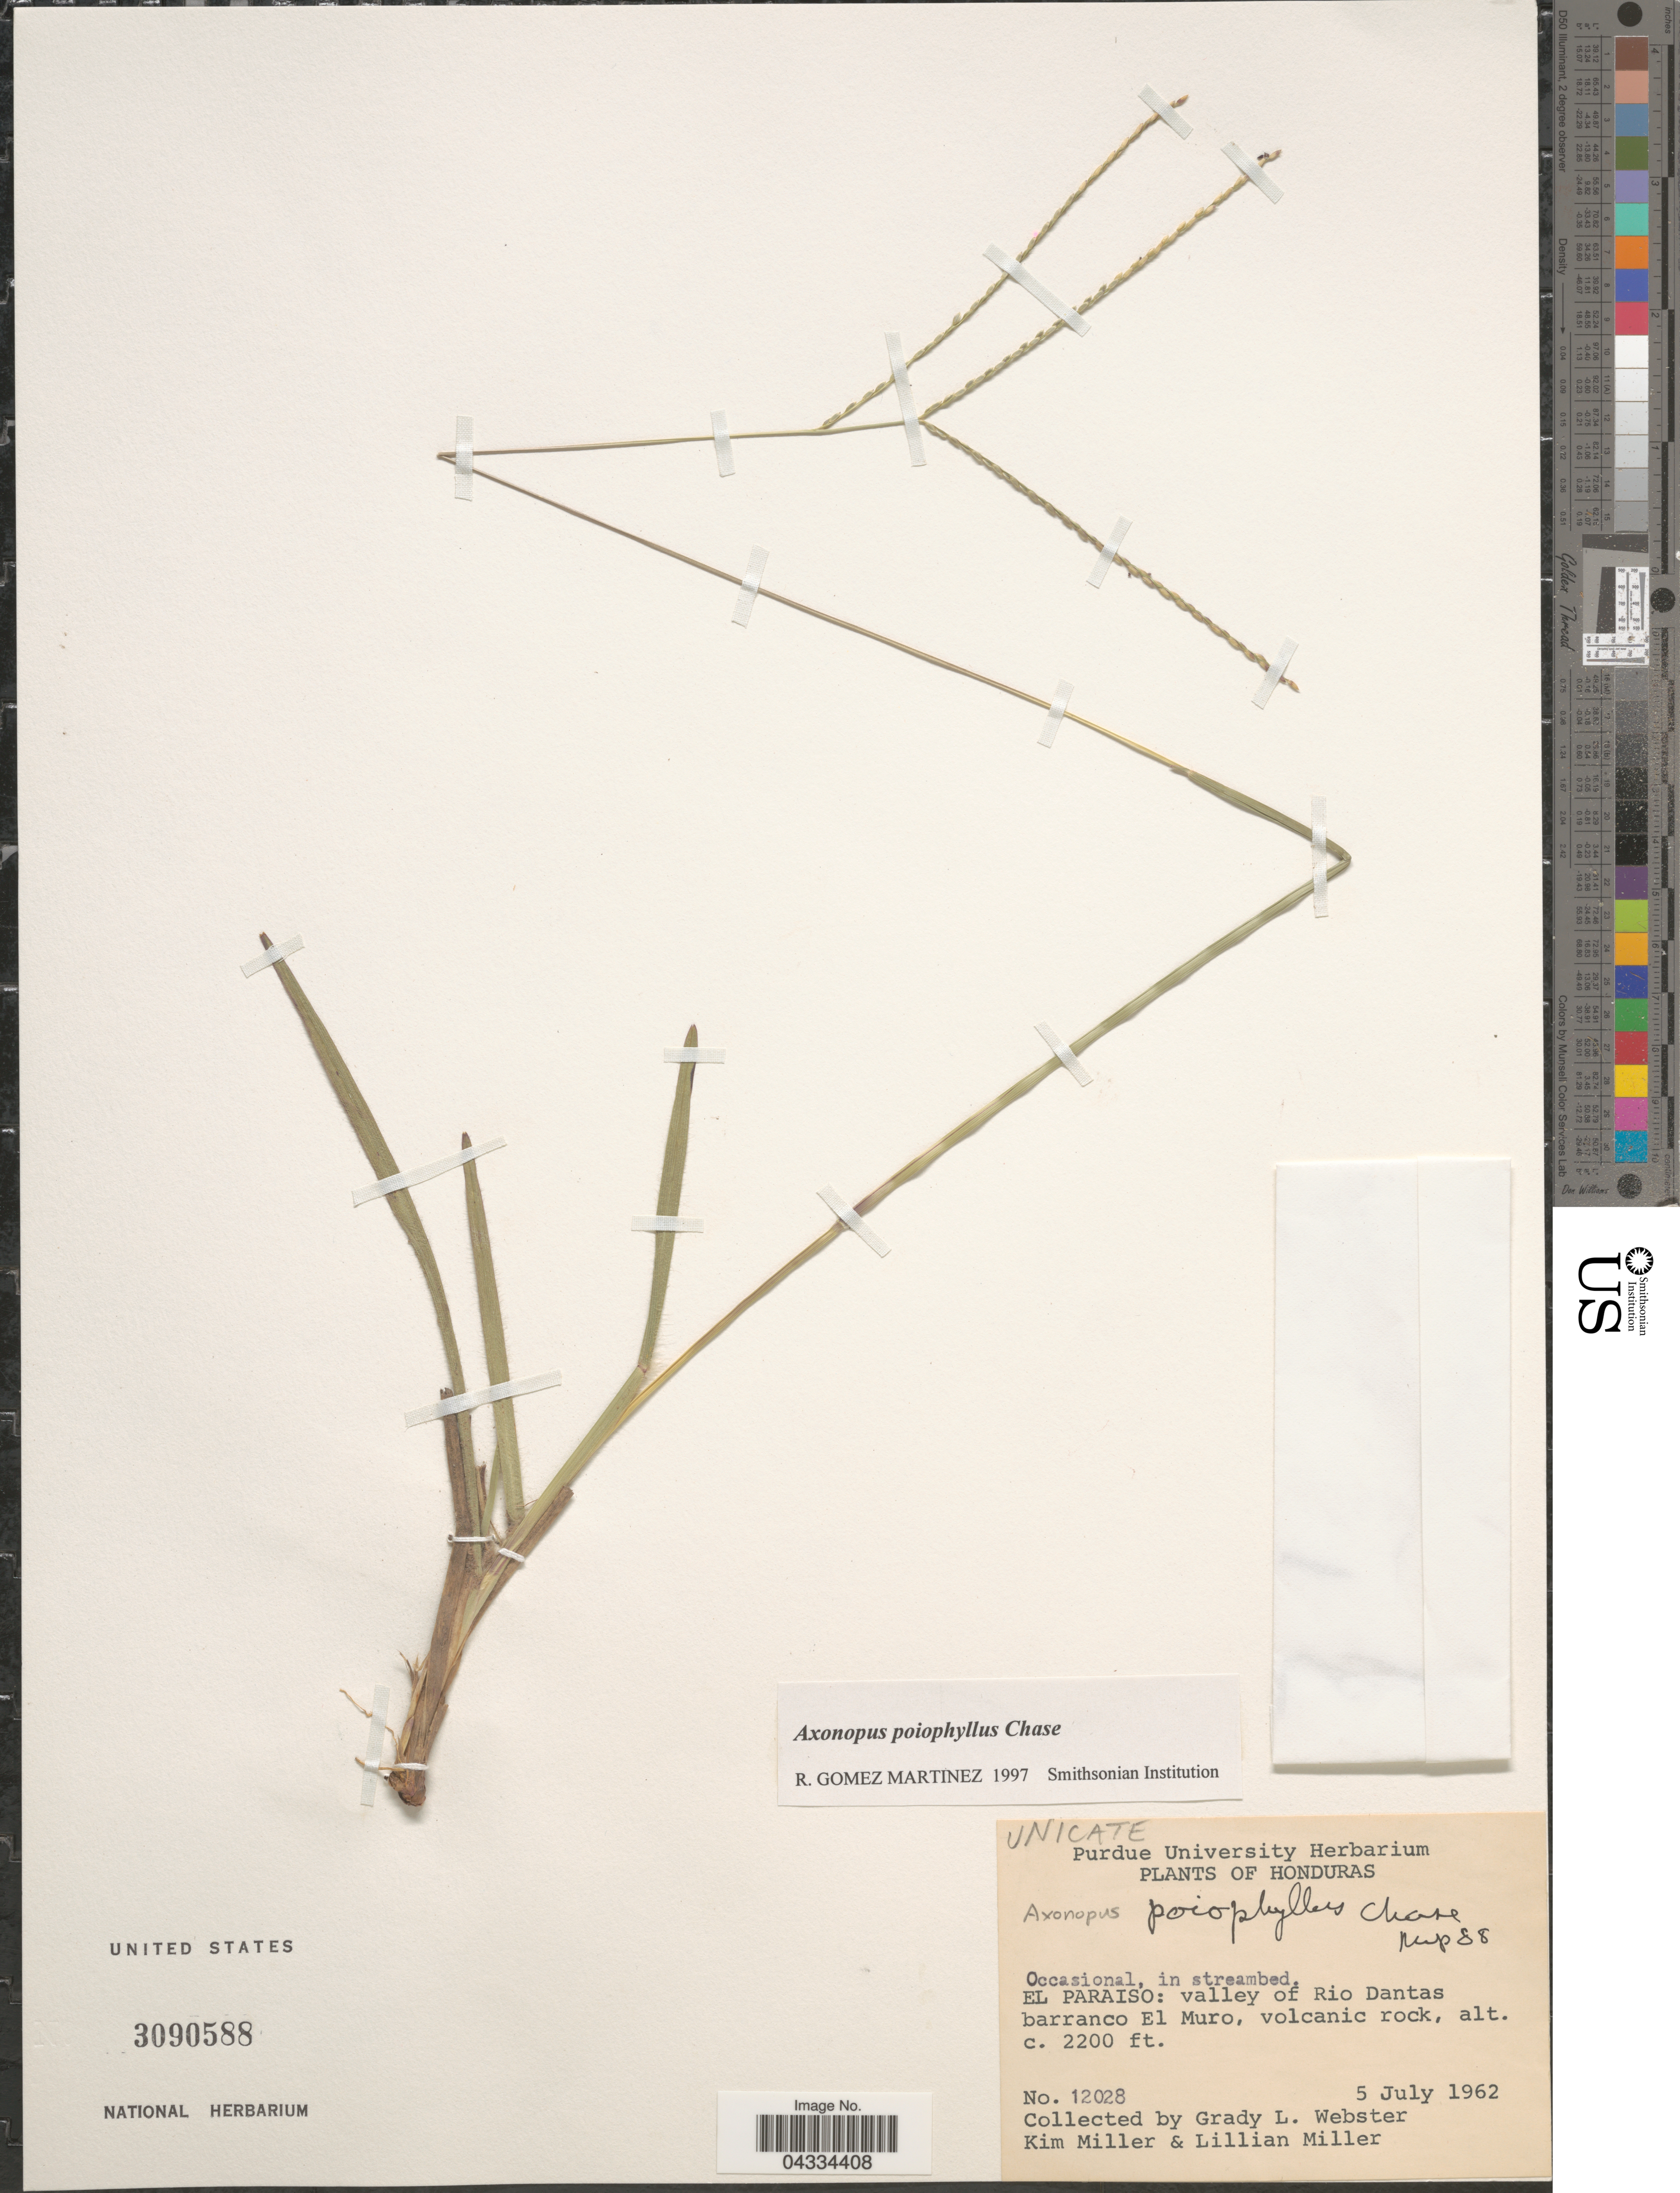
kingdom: Plantae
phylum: Tracheophyta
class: Liliopsida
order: Poales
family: Poaceae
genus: Axonopus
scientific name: Axonopus poiophyllus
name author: Chase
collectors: G. L. Webster, K. Miller & L. Miller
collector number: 12028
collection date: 1962-07-05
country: Honduras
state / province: El Paraiso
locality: Valley of Rio Dantas barranco El Muro.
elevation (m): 671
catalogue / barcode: US 3090588